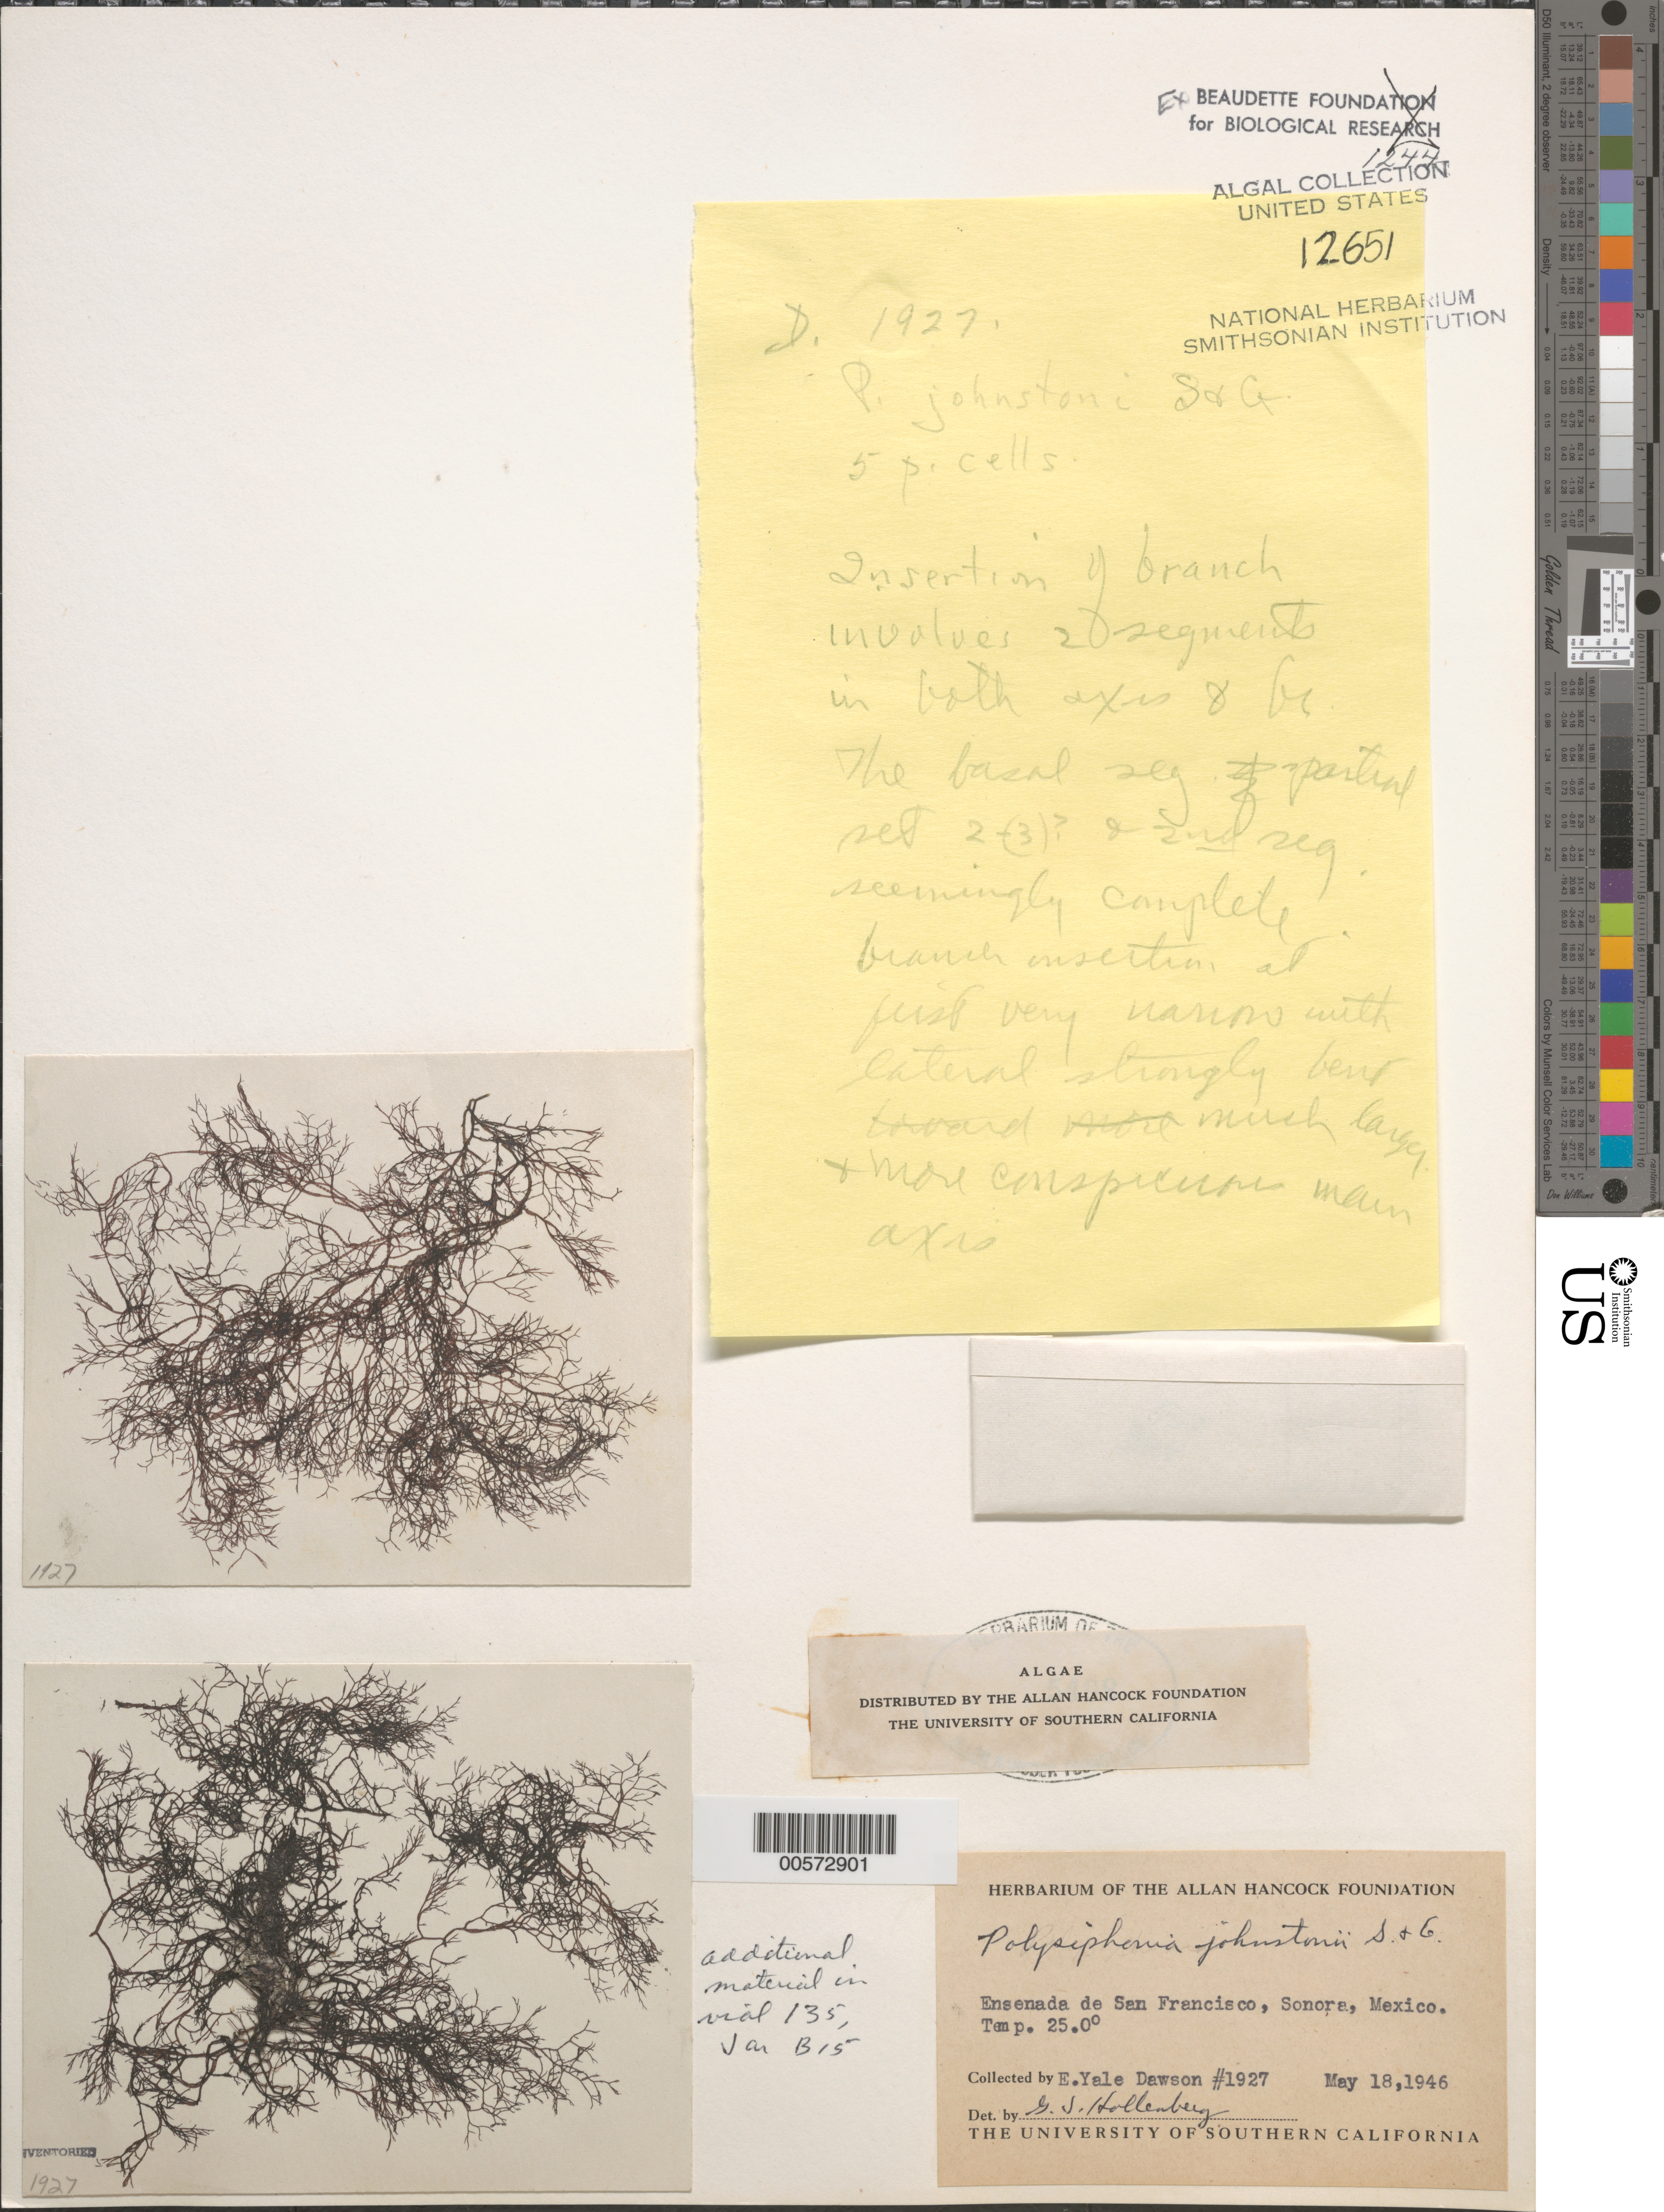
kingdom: Plantae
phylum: Rhodophyta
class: Florideophyceae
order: Ceramiales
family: Rhodomelaceae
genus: Melanothamnus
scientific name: Melanothamnus johnstonii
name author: (Setchell & N.L. Gardner) Diaz-Tapia & Maggs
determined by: Algae name updating Project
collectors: E. Y. Dawson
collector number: EYD 1927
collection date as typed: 18 May 1946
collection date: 1946-05-18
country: Mexico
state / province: Sonora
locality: Ensenada de San Francisco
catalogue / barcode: US 12651